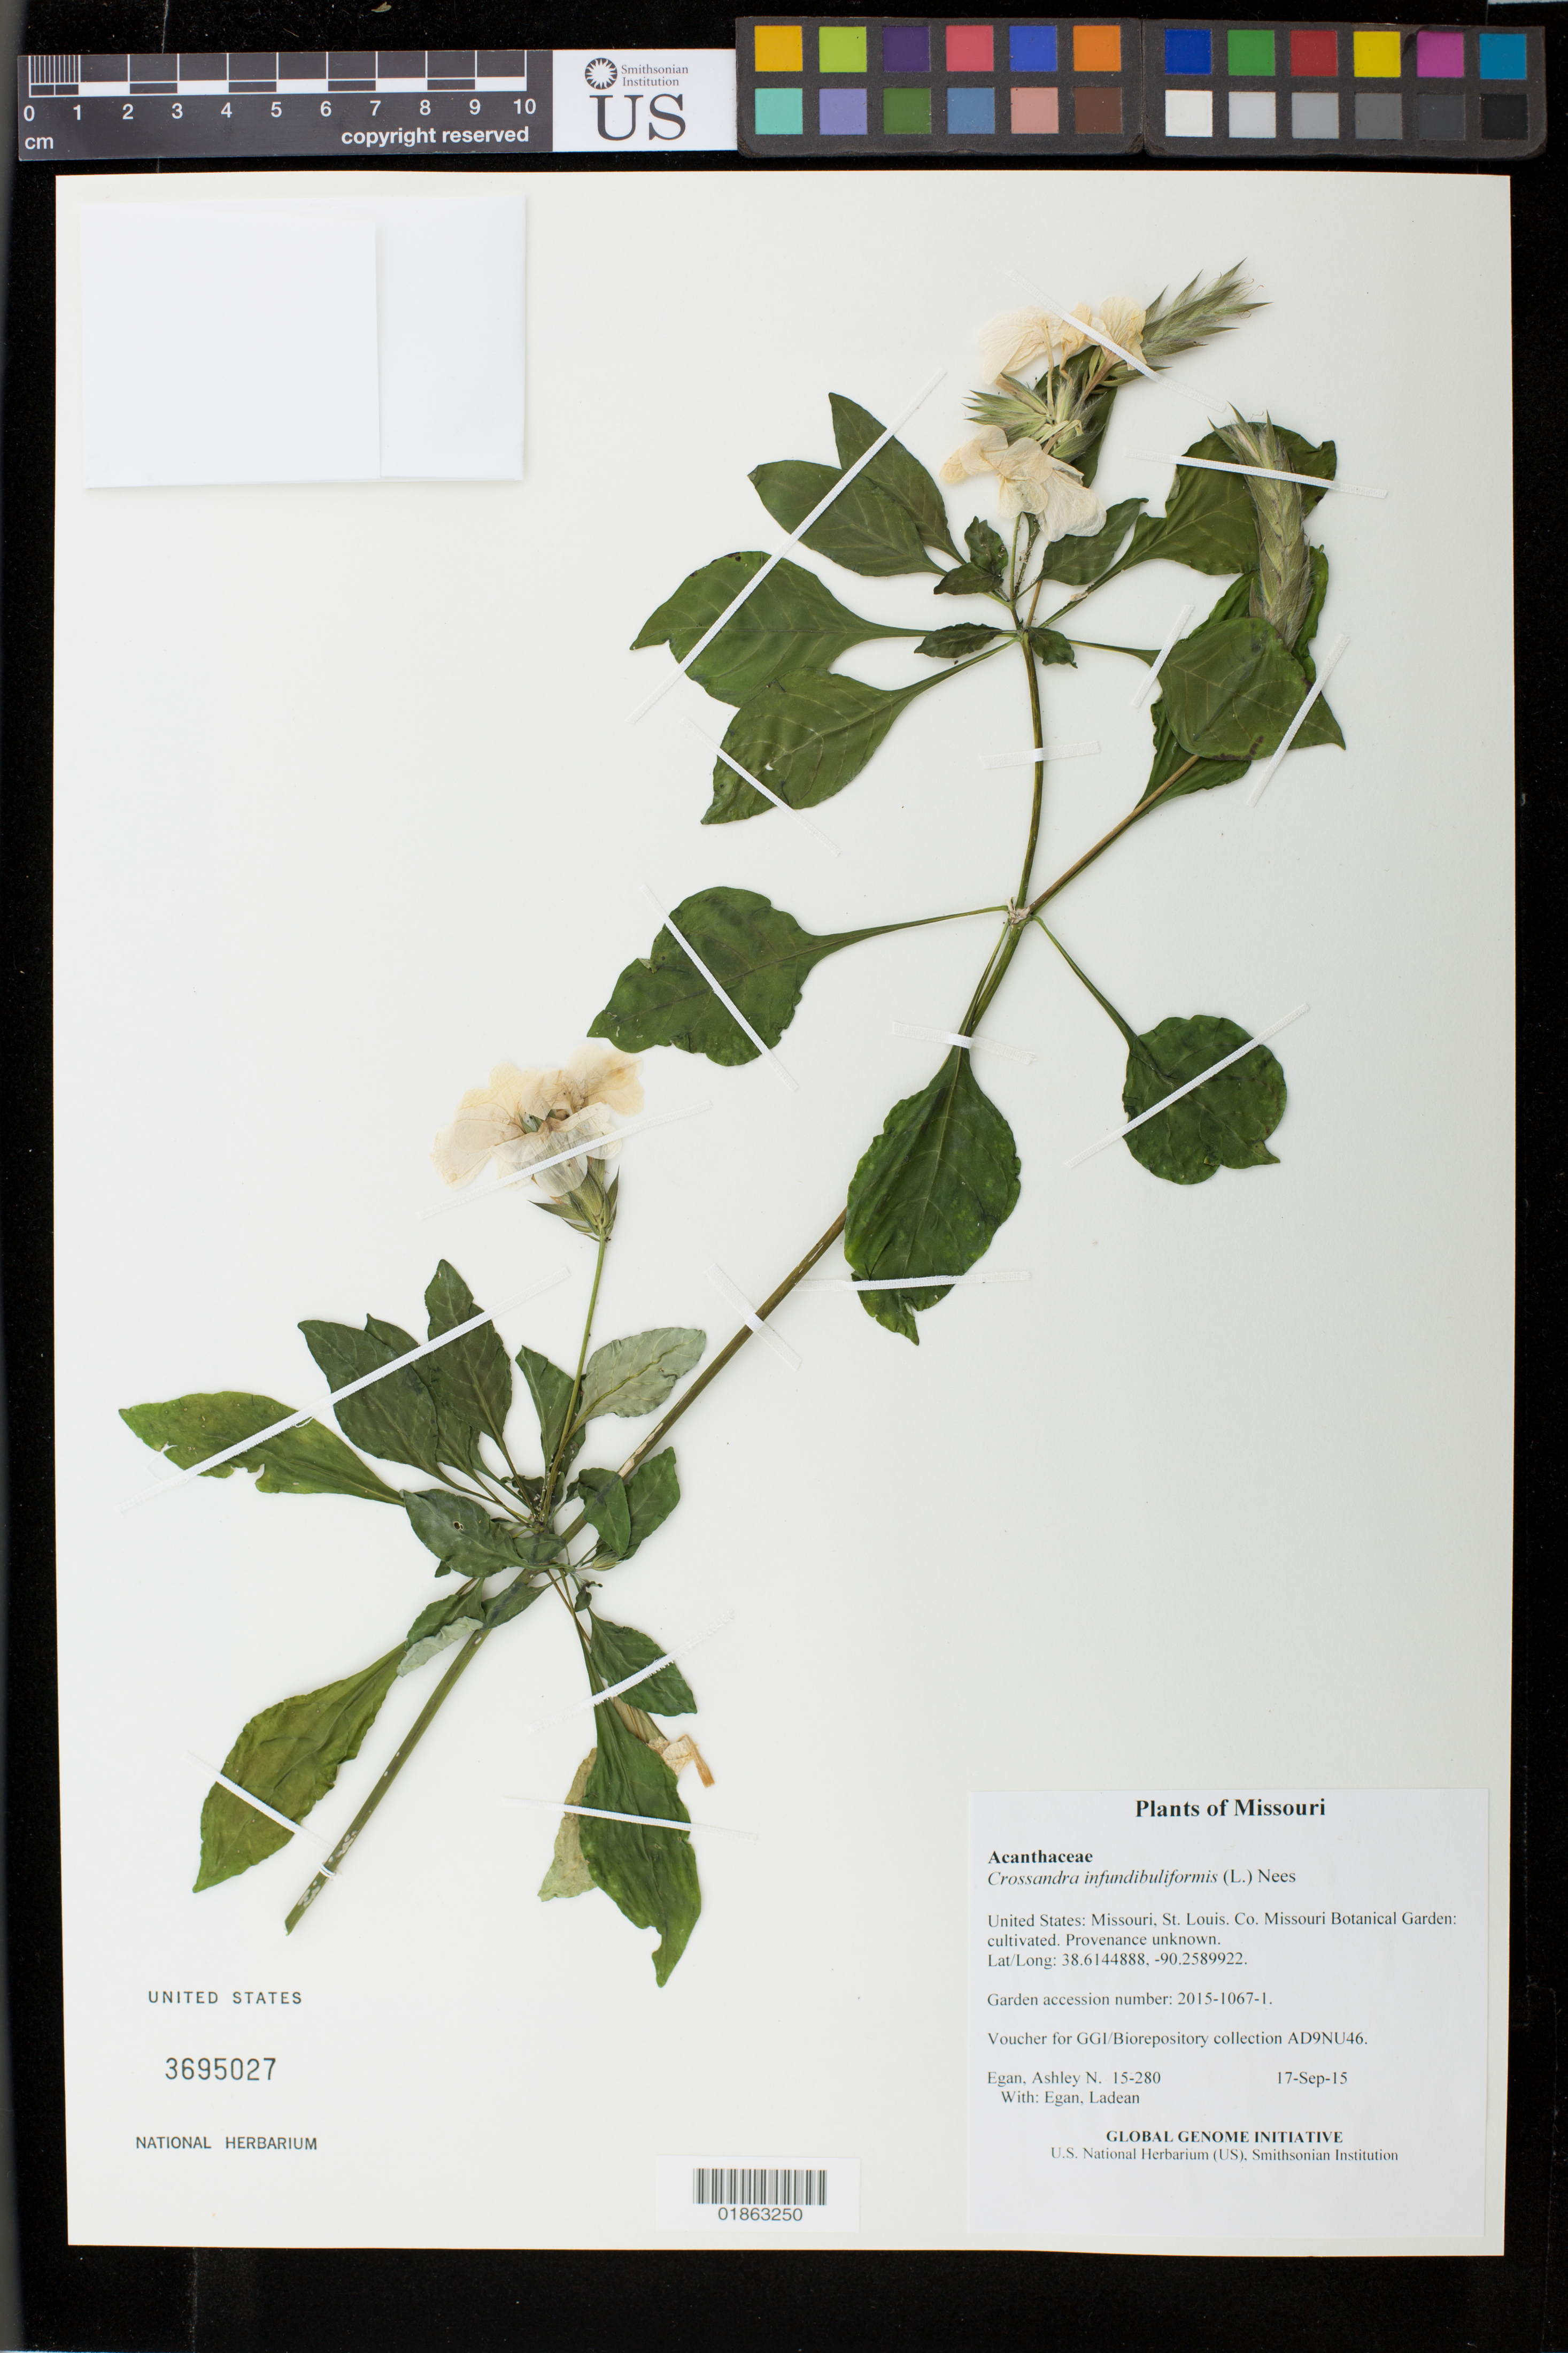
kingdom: Plantae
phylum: Tracheophyta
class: Magnoliopsida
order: Lamiales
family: Acanthaceae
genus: Crossandra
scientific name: Crossandra infundibuliformis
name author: (L.) Nees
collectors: A. N. Egan & L. Egan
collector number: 15-280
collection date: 2015-09-17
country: United States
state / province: Missouri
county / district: St. Louis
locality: Missouri Botanical Garden: cultivated. Provenance unknown.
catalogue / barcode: US 3695027